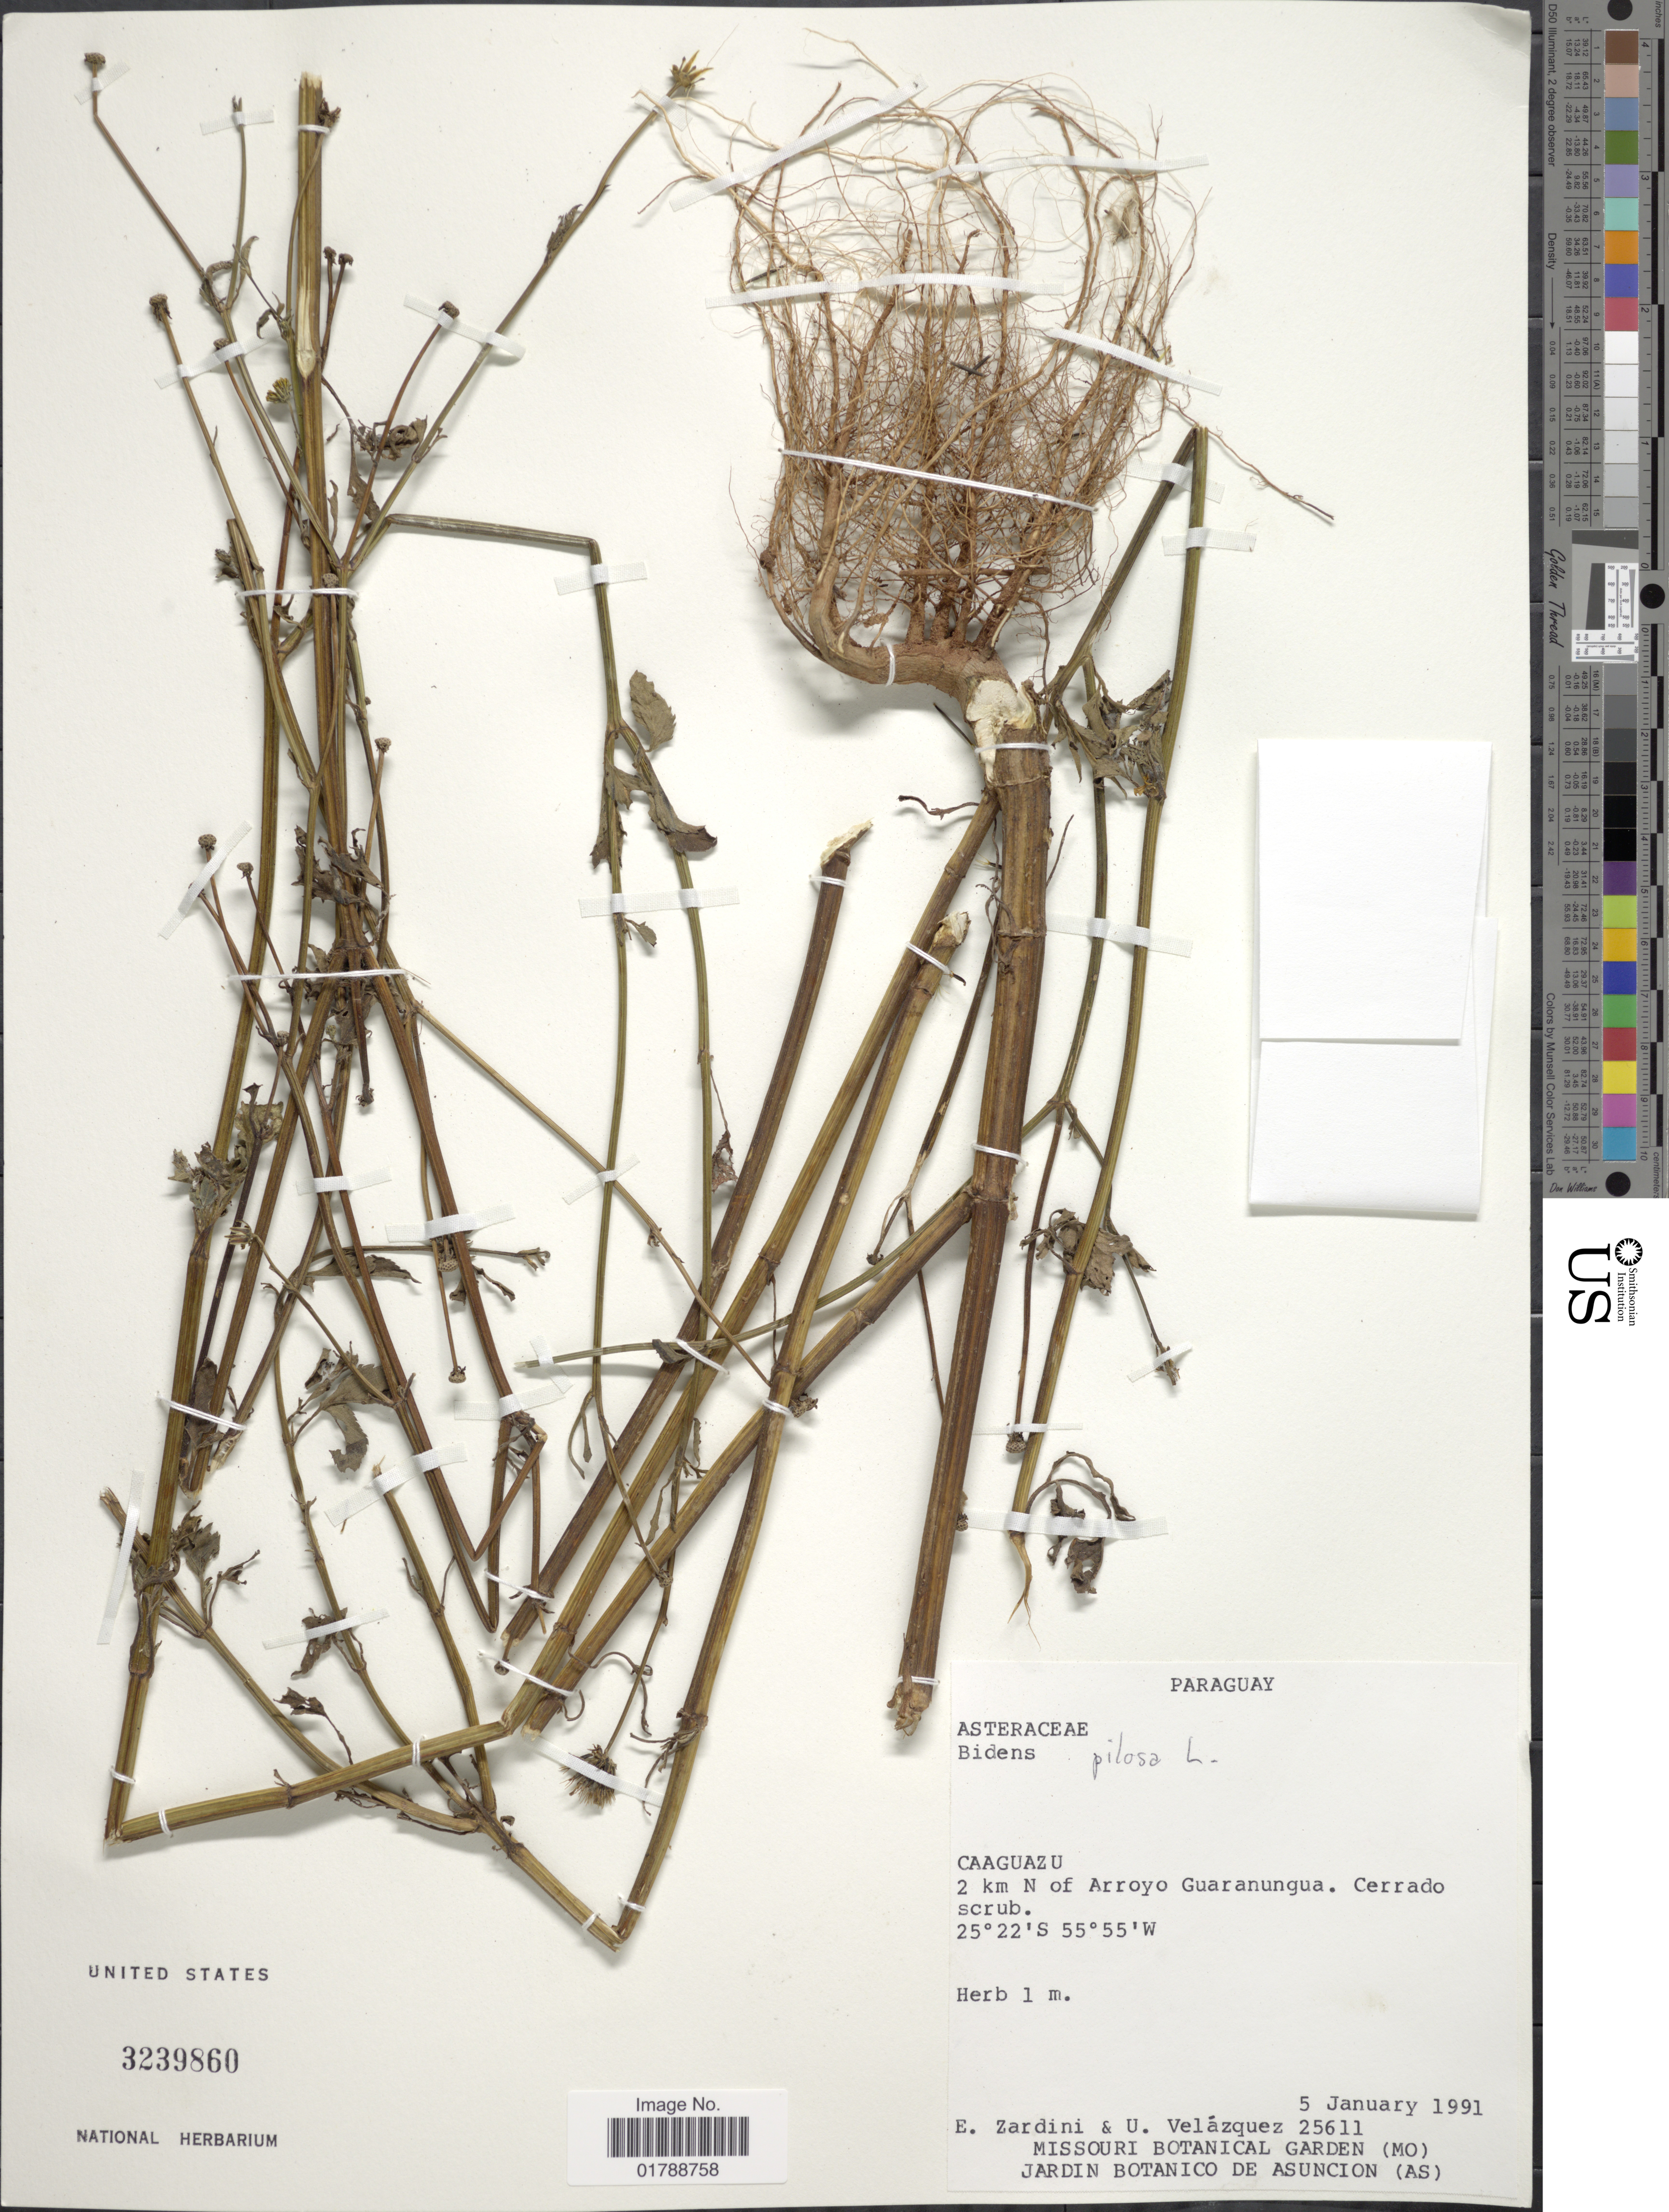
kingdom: Plantae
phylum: Tracheophyta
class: Magnoliopsida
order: Asterales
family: Asteraceae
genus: Bidens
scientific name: Bidens pilosa var. alausensis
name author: Sherff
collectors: E. M. Zardini & U. Velázquez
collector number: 25611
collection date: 1991-01-05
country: Paraguay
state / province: Caaguazu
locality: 2 km N of Arroyo Guaranungua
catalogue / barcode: US 3239860